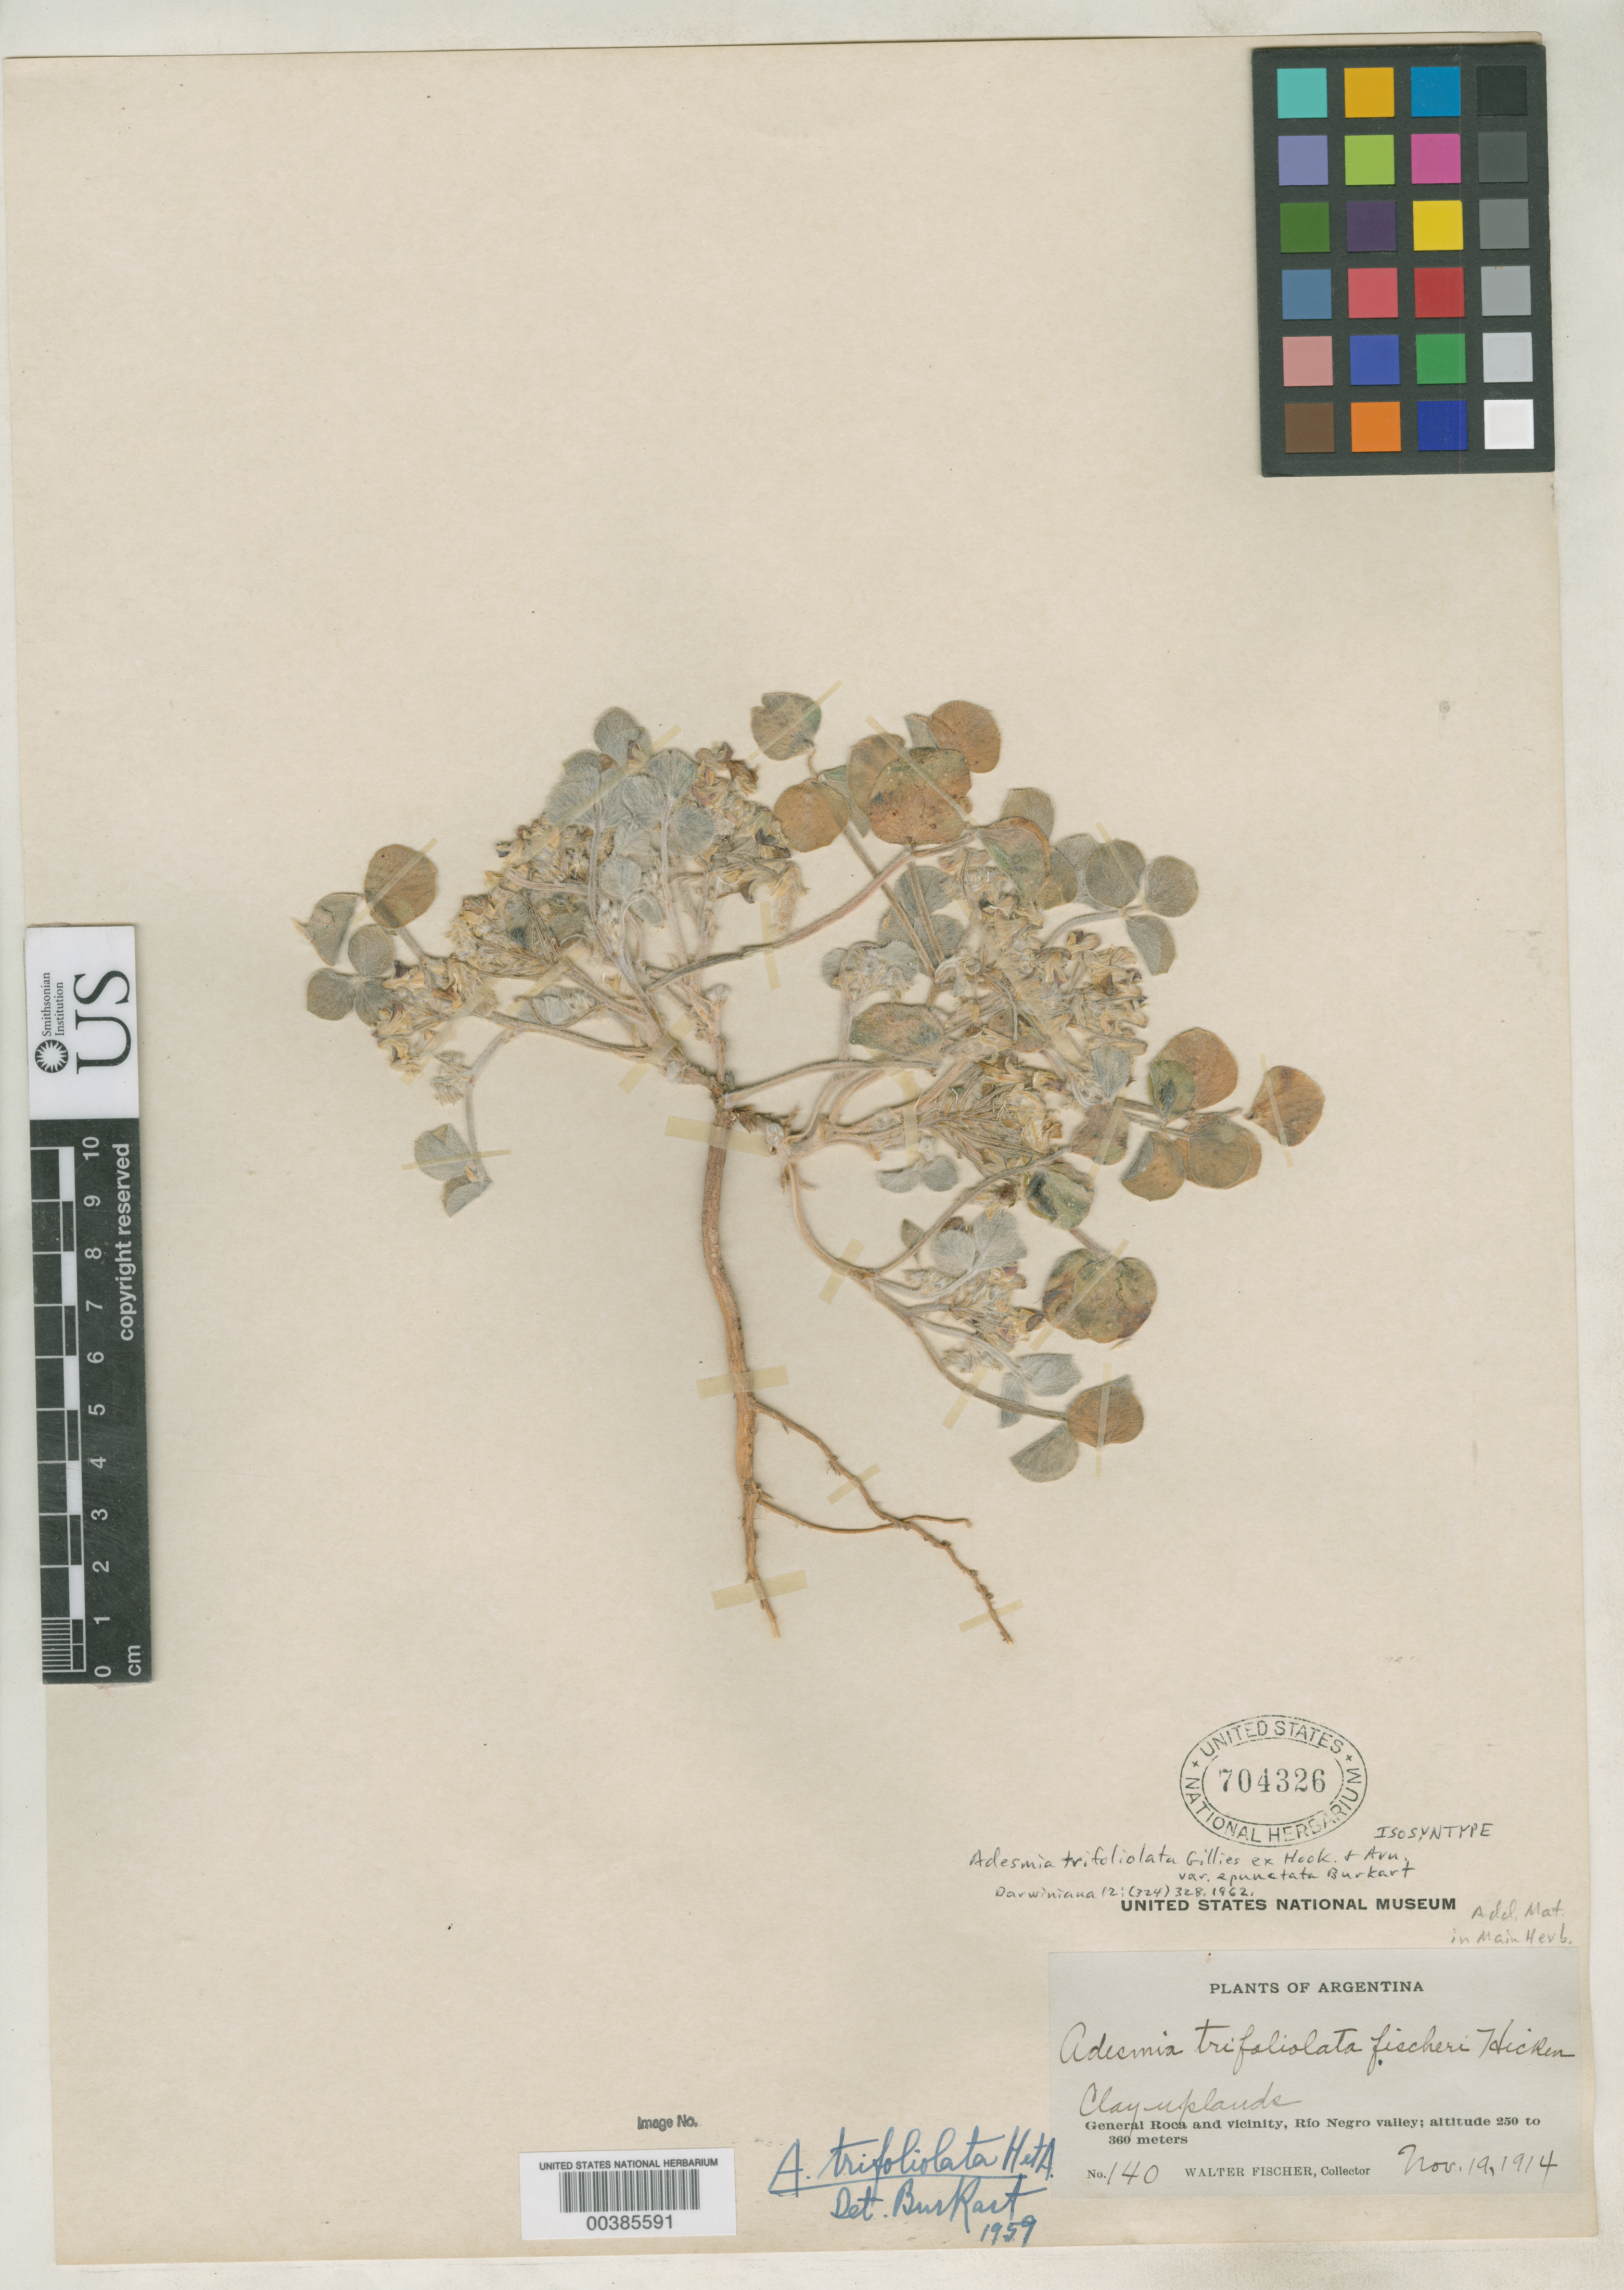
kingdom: Plantae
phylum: Tracheophyta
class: Magnoliopsida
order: Fabales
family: Fabaceae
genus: Adesmia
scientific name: Adesmia trifoliolata var. epunctata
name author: Burkart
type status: Possible Type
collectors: W. Fischer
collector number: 140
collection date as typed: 19 Nov 1914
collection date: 1914-11-19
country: Argentina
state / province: Río Negro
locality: General Roca & vicinity, Rio Negro Valley.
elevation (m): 250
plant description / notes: Type status unclear; protologue cites "IX-1914 a II-1915 (SI: typus varietatis)". 2 duplicates at SI; specimen recorded as "Holotipo" (online records) collected 1 Dec. 1913 (but "Isotipo" collected 5 Jan. 1915).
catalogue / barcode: US 704326